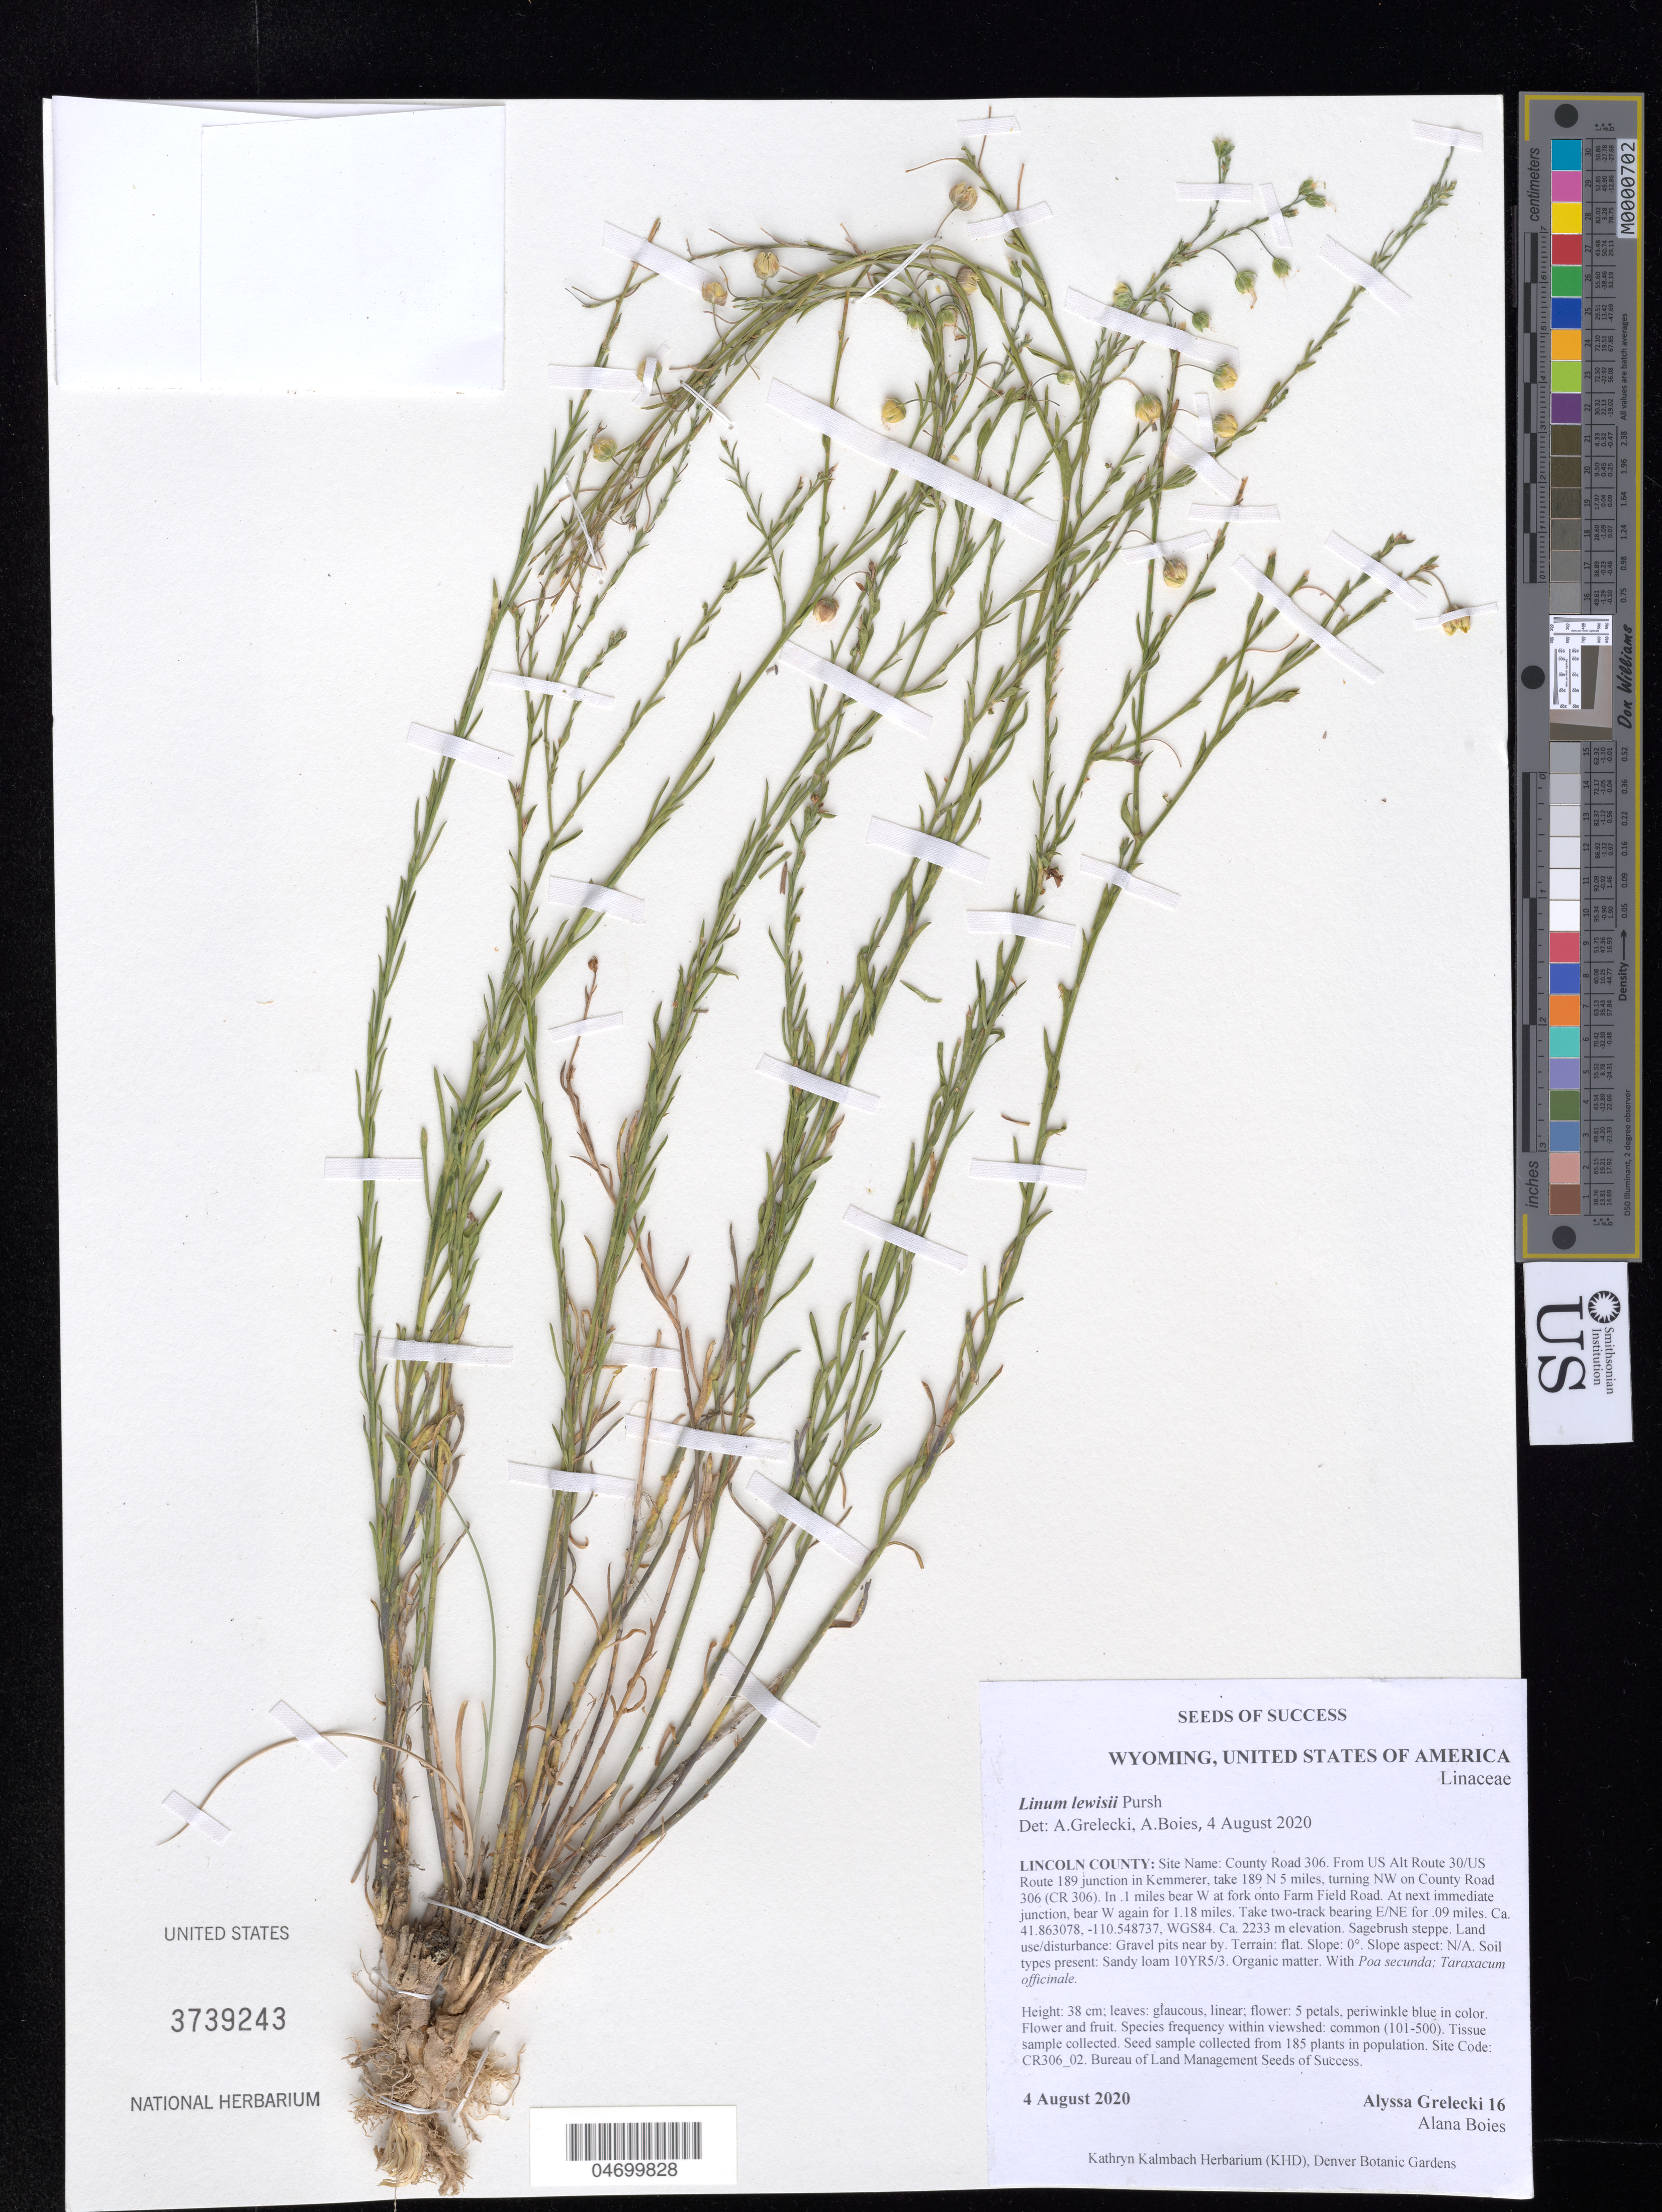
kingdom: Plantae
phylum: Tracheophyta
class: Magnoliopsida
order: Malpighiales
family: Linaceae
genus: Linum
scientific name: Linum lewisii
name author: Pursh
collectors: A. Grelecki & A. Boies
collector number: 16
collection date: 2020-08-04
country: United States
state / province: Wyoming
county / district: Lincoln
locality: County Road 306.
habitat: Sagebrush steppe. Sandy loam soil. With Poa secunda, Taraxacum officinale.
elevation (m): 2223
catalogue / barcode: US 3739243